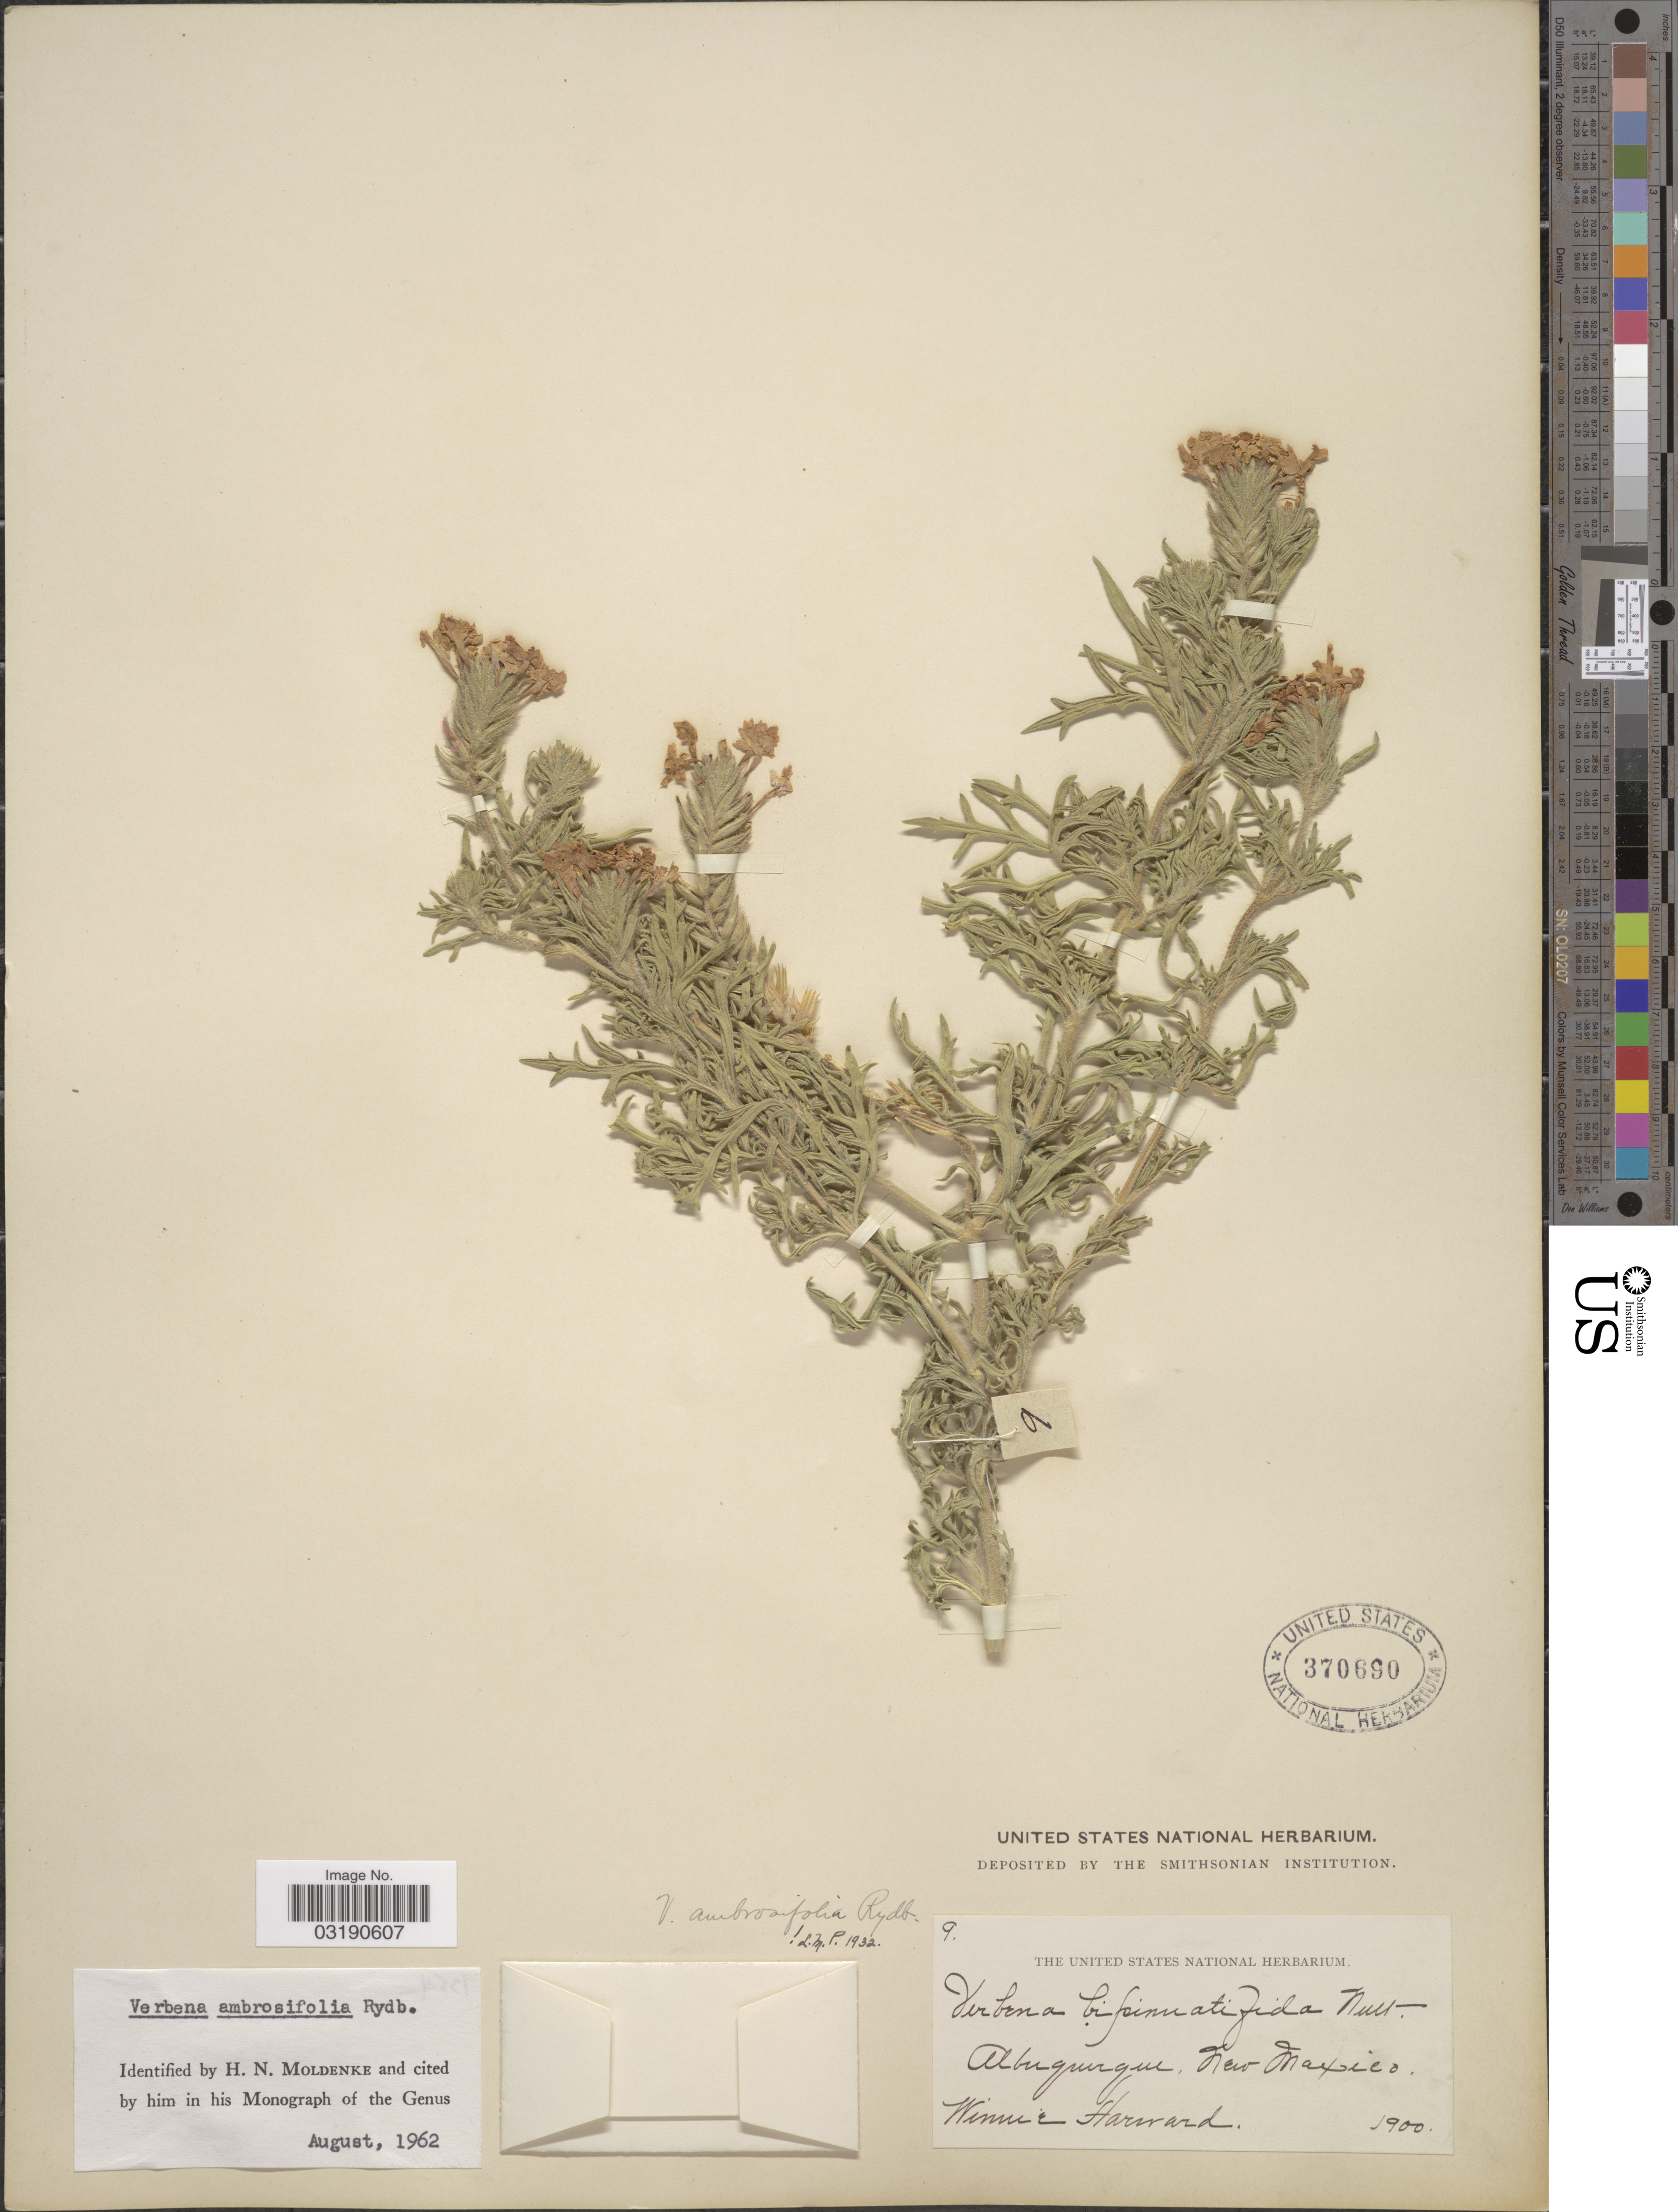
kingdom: Plantae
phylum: Tracheophyta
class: Magnoliopsida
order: Lamiales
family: Verbenaceae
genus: Verbena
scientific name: Verbena ambrosiifolia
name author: Rydb. ex Small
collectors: W. Harward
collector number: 9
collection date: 1900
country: United States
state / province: New Mexico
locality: Albuquerque.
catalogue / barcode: US 370690